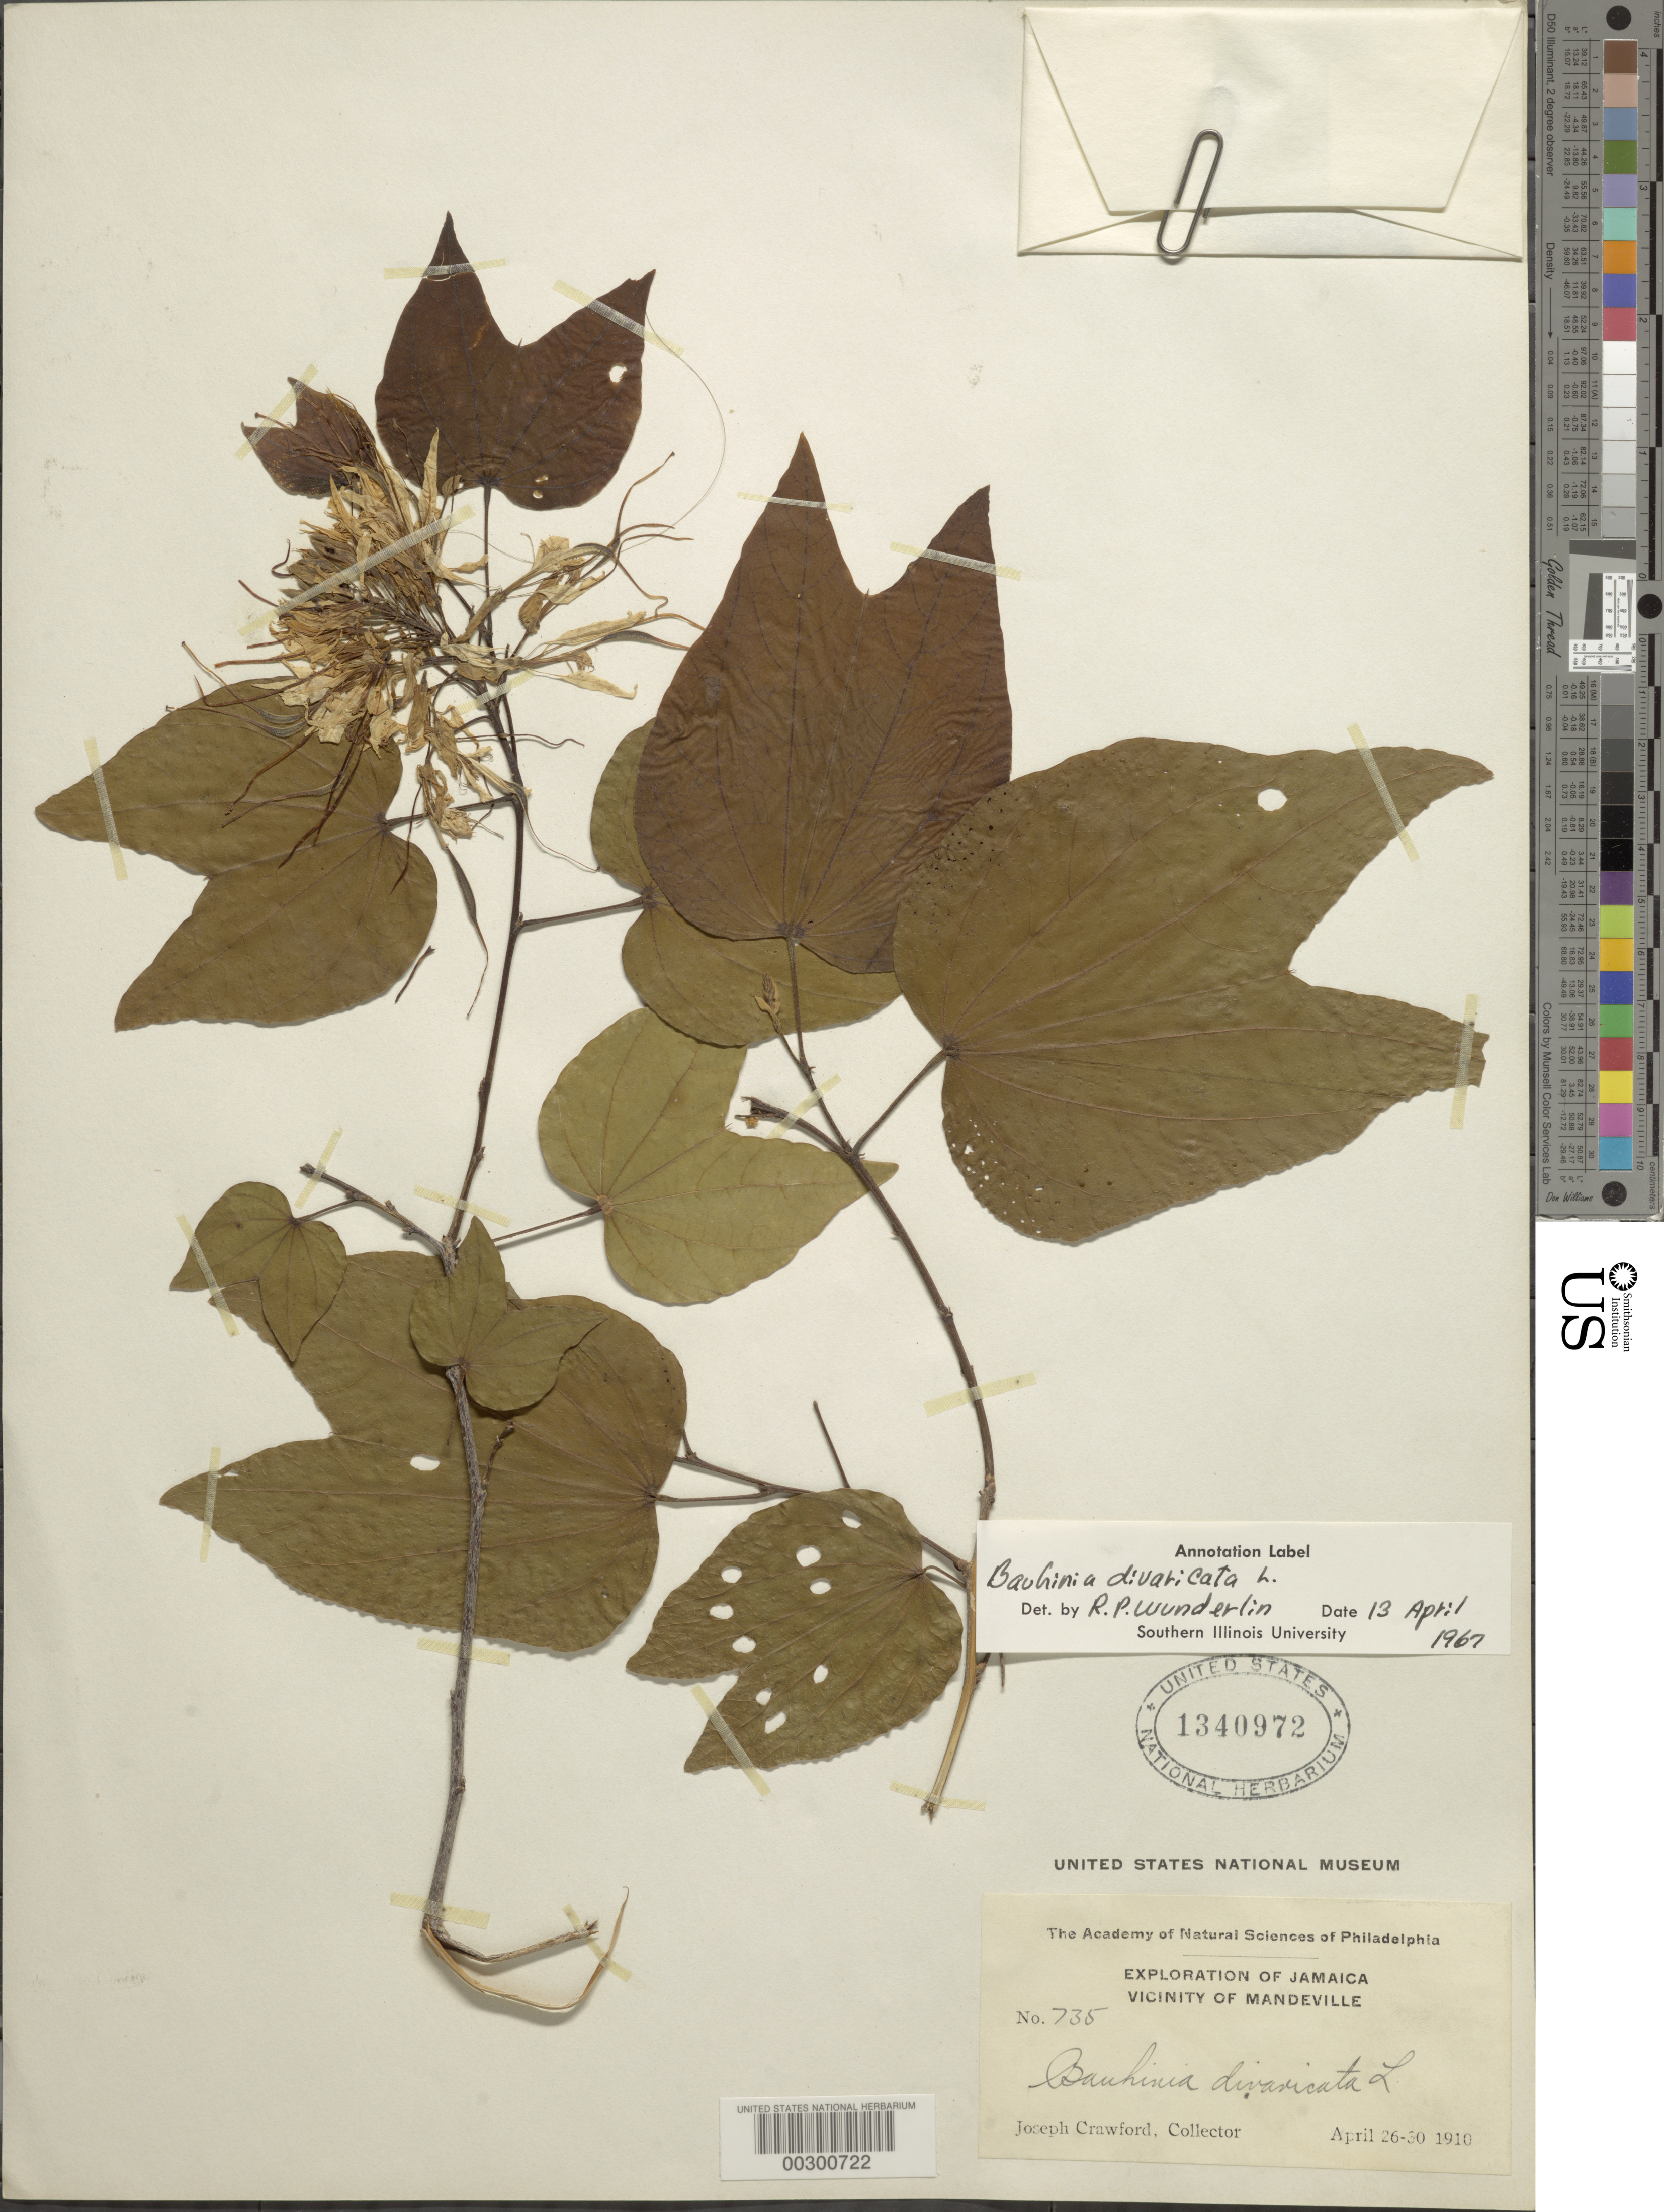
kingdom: Plantae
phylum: Tracheophyta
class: Magnoliopsida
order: Fabales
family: Fabaceae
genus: Bauhinia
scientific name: Bauhinia divaricata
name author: L.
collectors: J. Crawford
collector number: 735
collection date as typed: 26 Apr 1910 to 30 Apr 1910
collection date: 1910-04-26/1910-04-30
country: Jamaica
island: Greater Antilles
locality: Vicinity of mandeville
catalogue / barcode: US 1340972